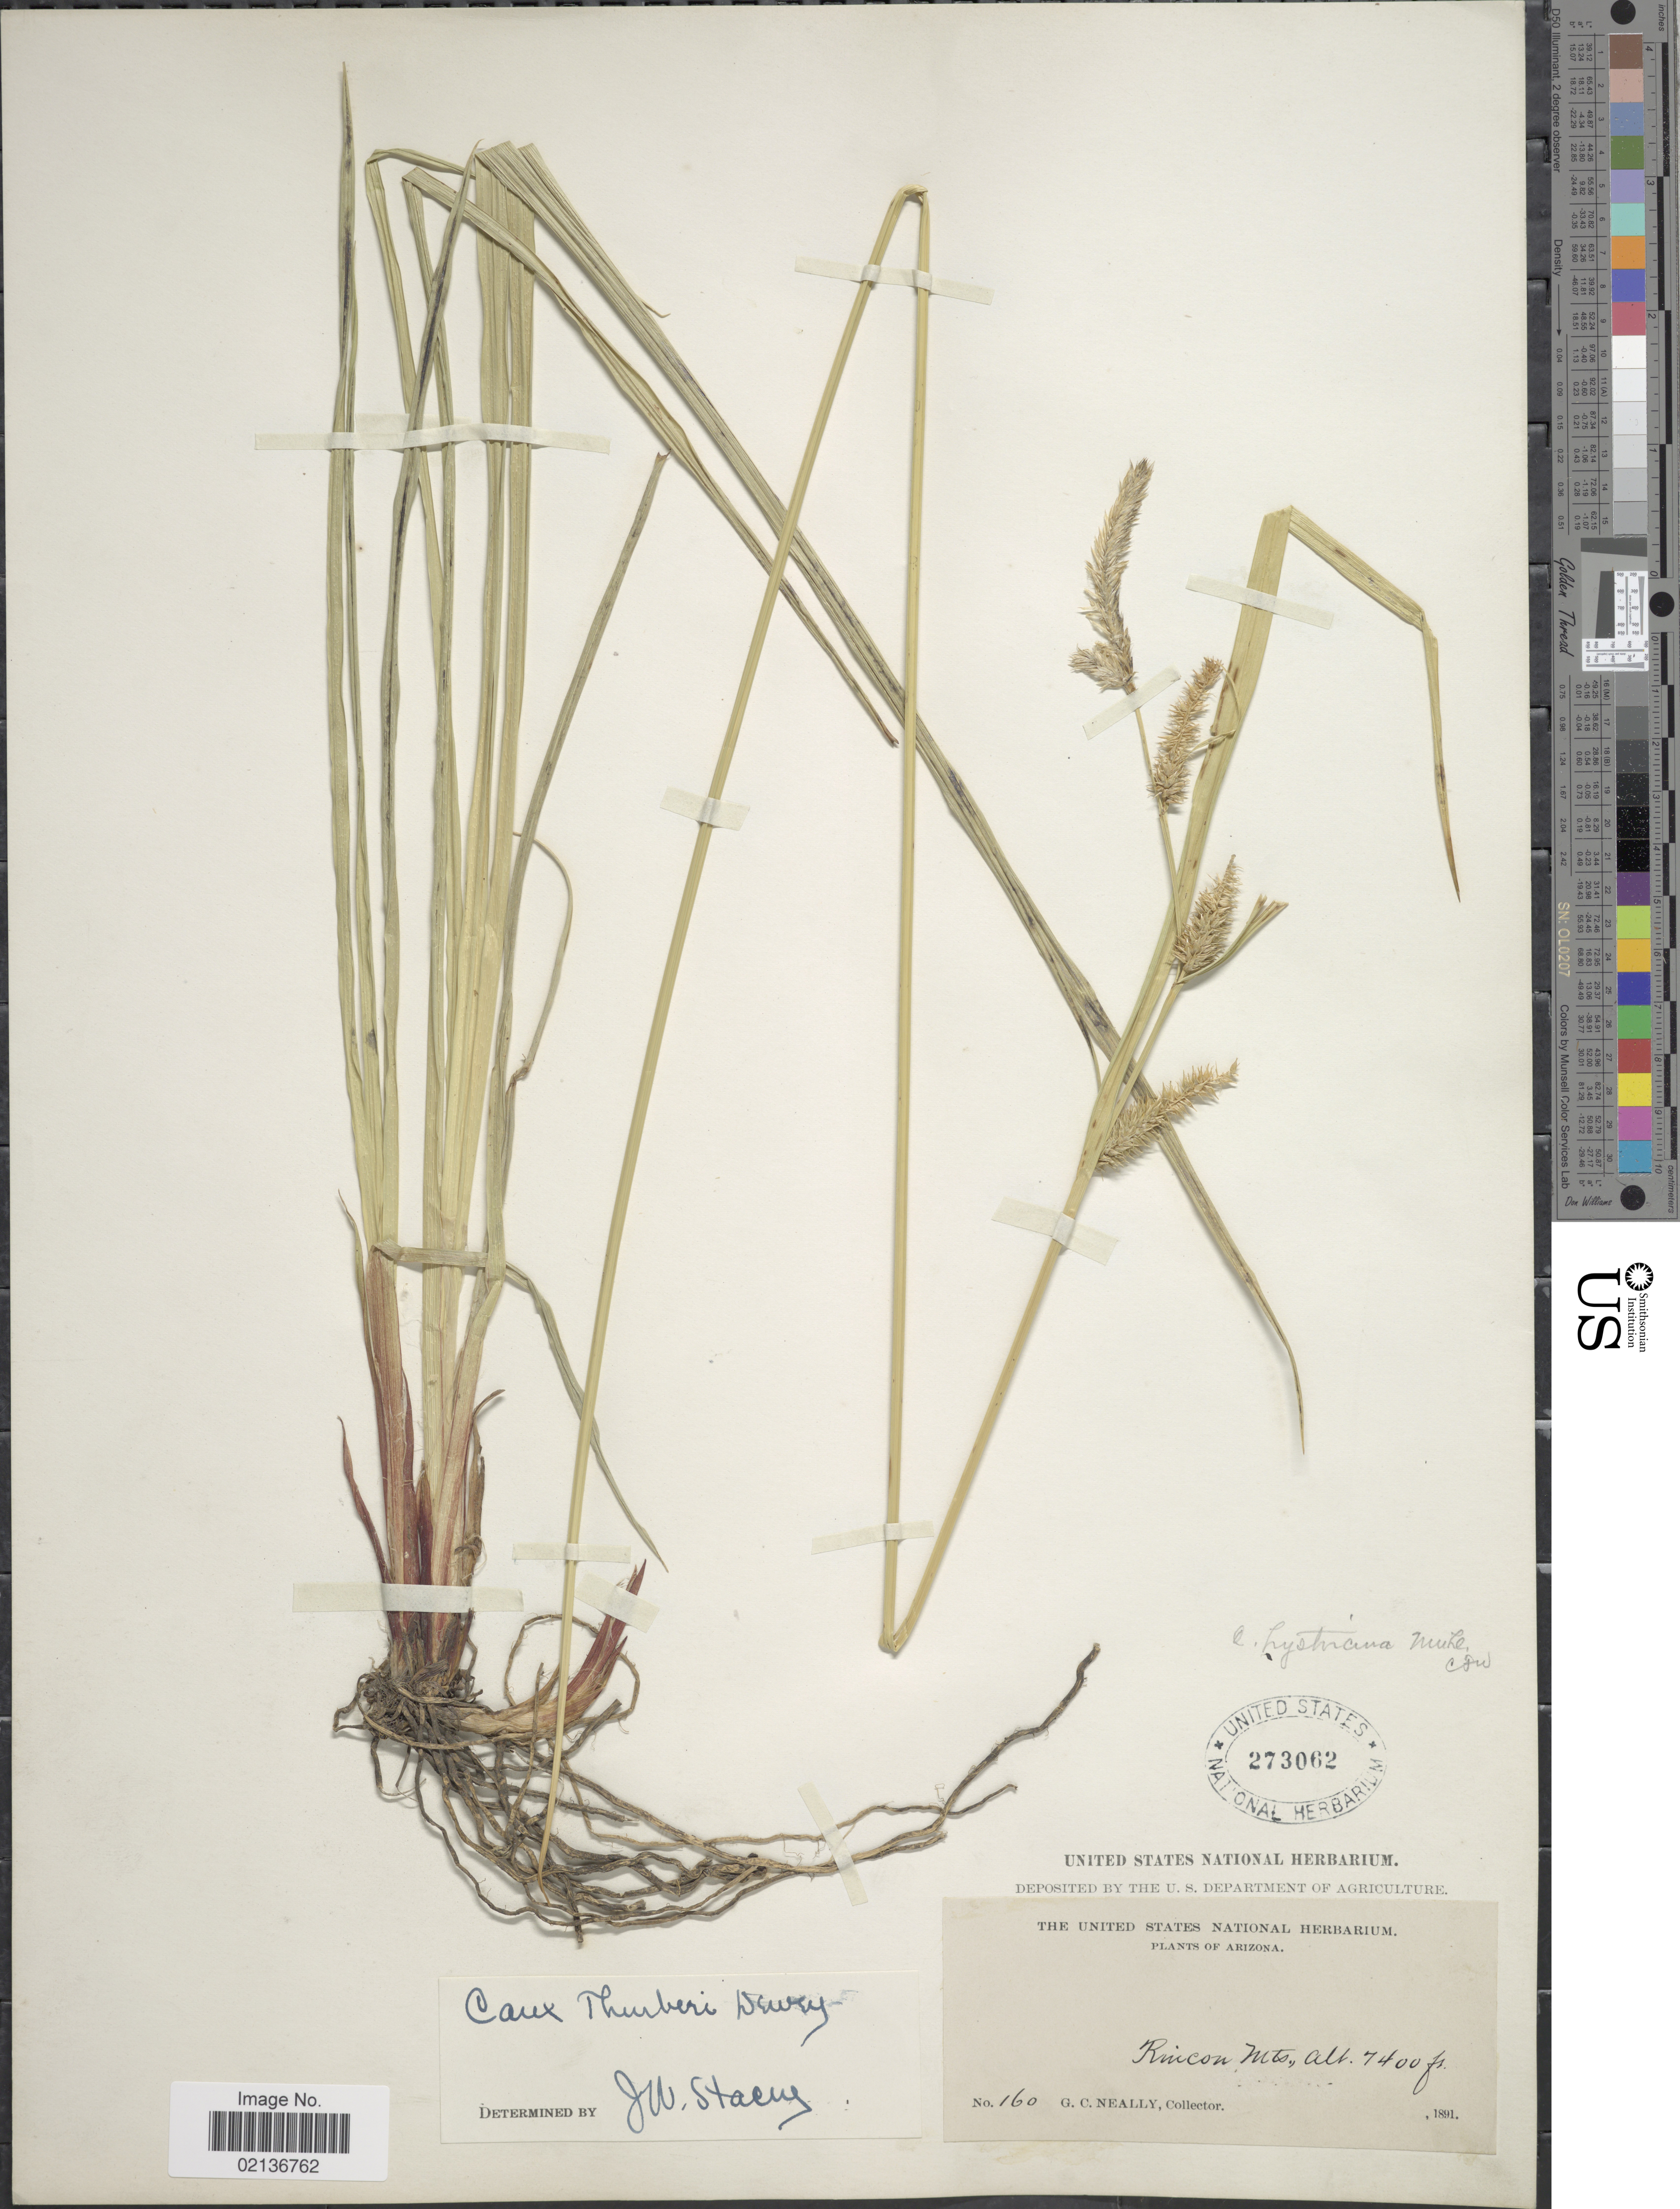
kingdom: Plantae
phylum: Tracheophyta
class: Liliopsida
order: Poales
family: Cyperaceae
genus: Carex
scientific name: Carex thurberi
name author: Dewey ex Torr.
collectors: G. Neally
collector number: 160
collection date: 1891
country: United States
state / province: Arizona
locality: Rincon Mts.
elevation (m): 2256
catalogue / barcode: US 273062